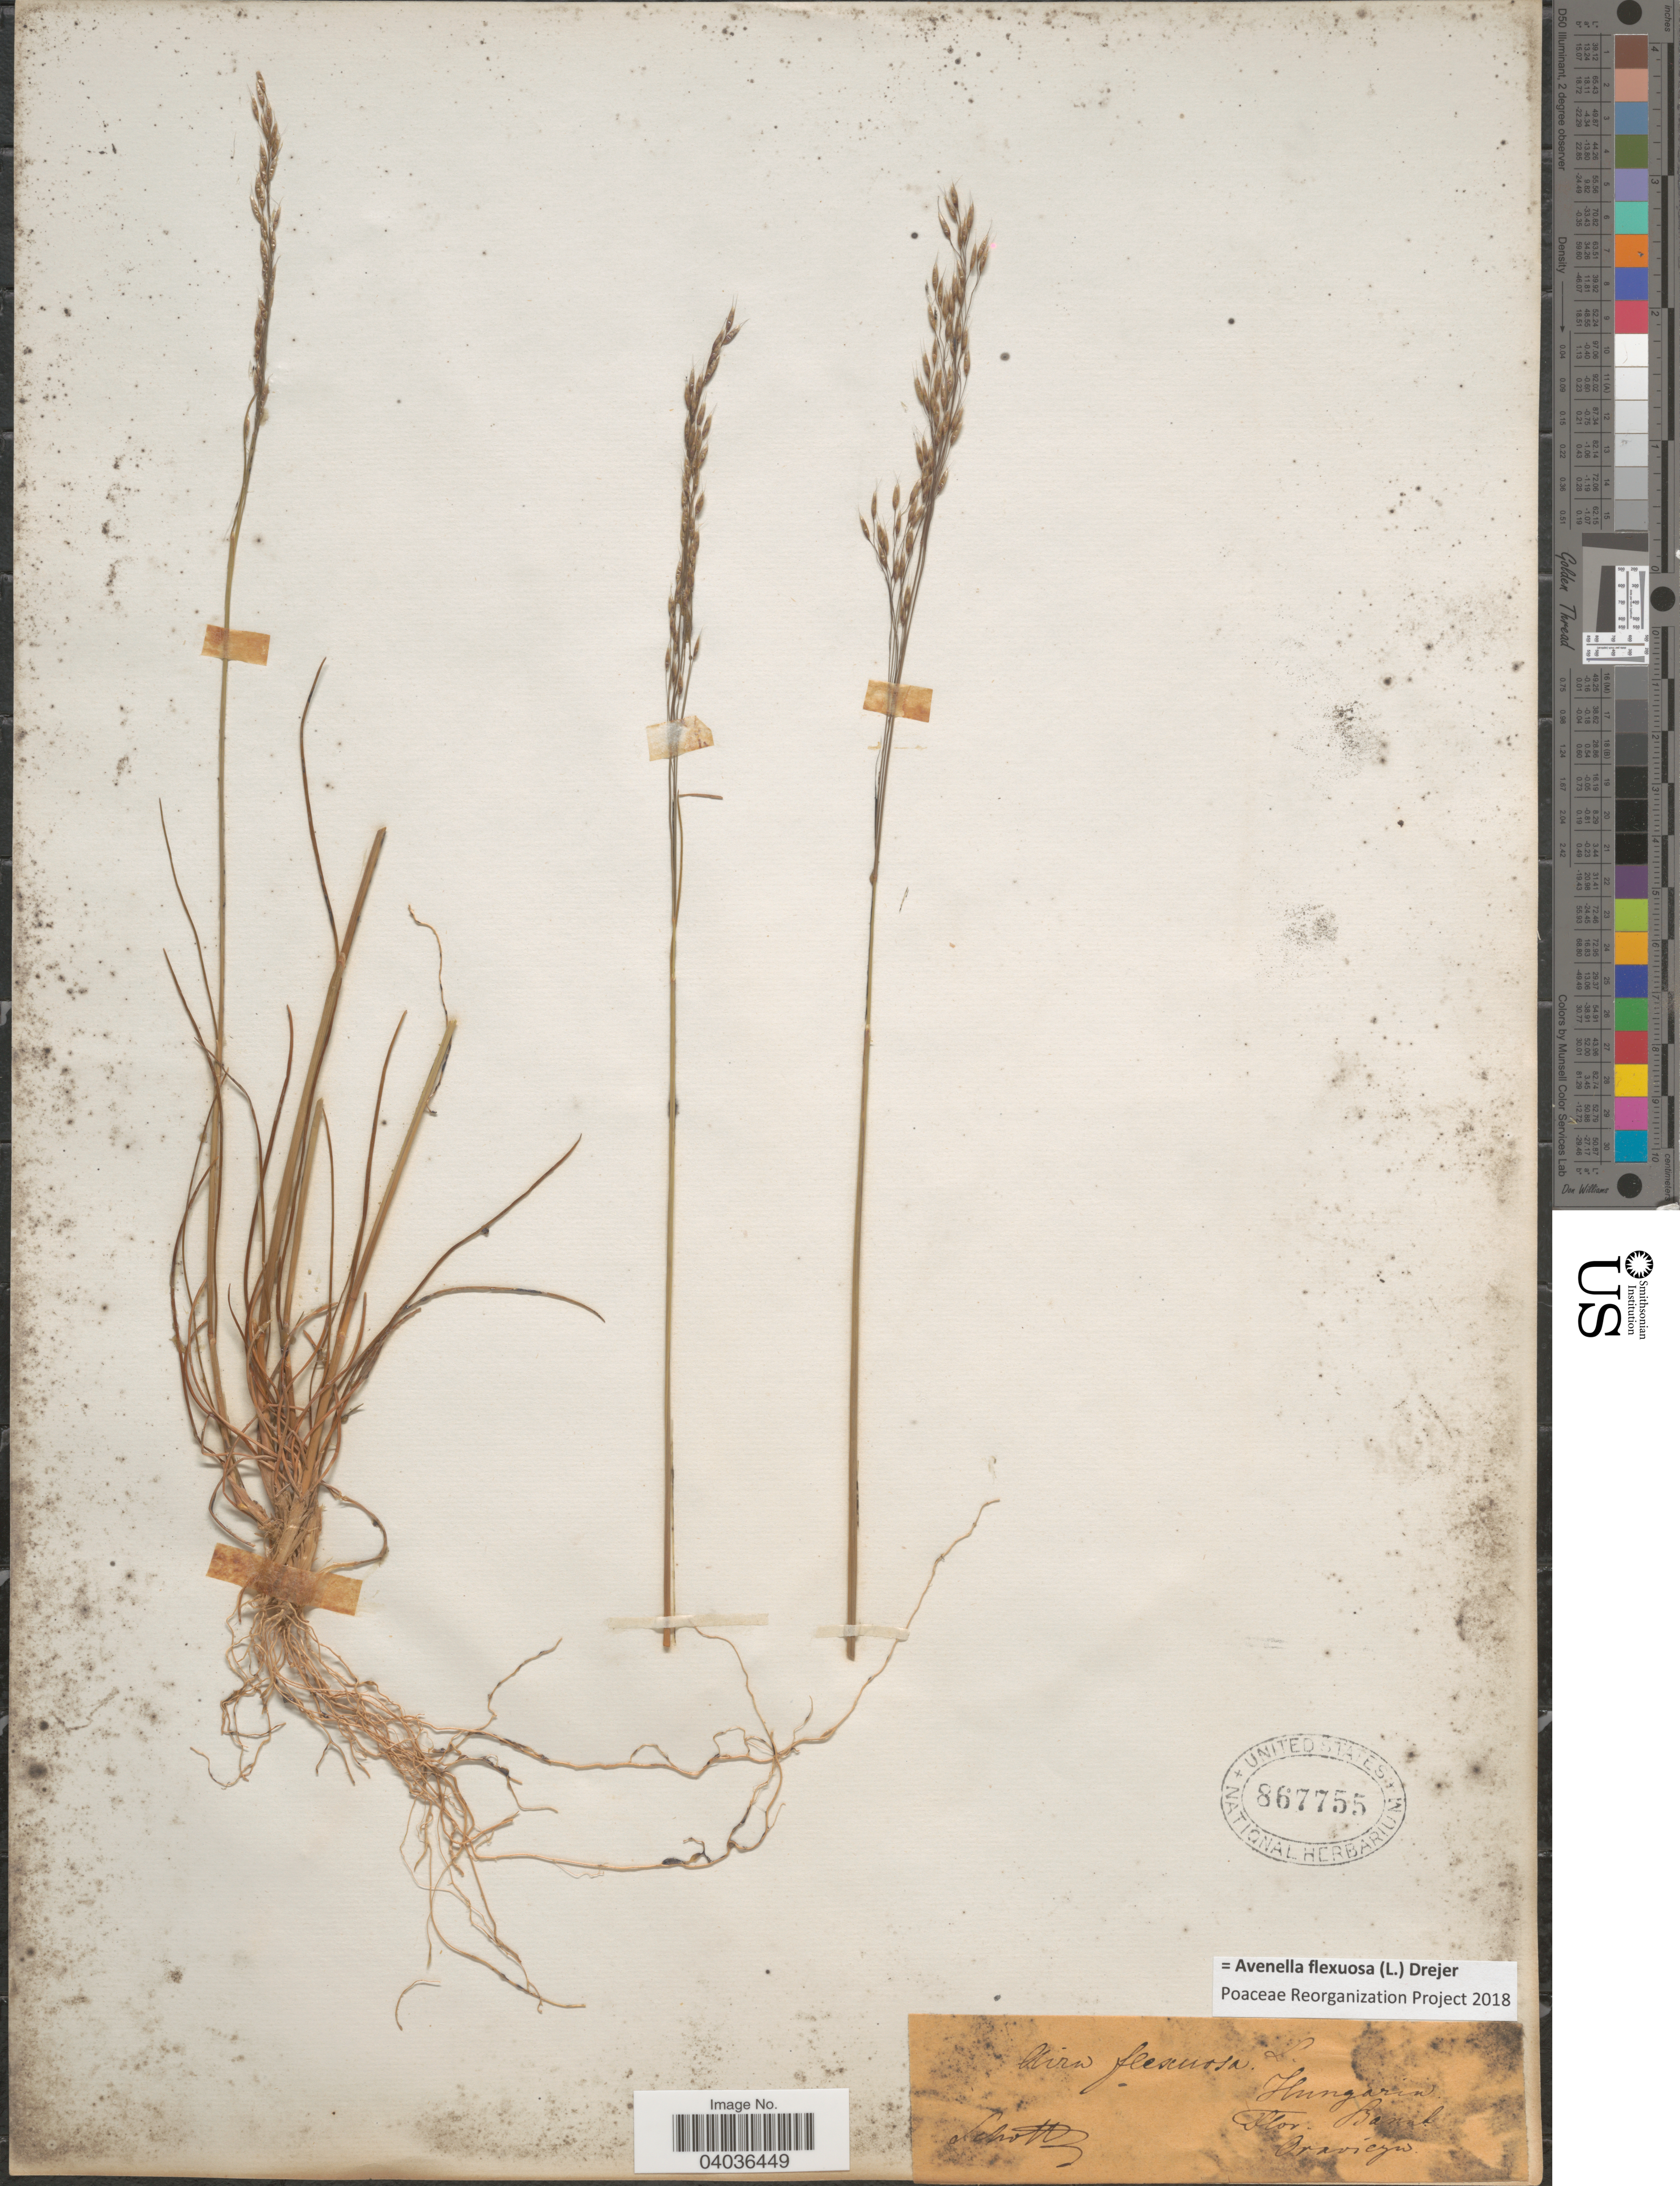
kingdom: Plantae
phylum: Tracheophyta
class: Liliopsida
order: Poales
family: Poaceae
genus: Avenella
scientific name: Avenella flexuosa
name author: (L.) Drejer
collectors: -. Schottz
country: Hungary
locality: Hungaria. Banat.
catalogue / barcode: US 867755